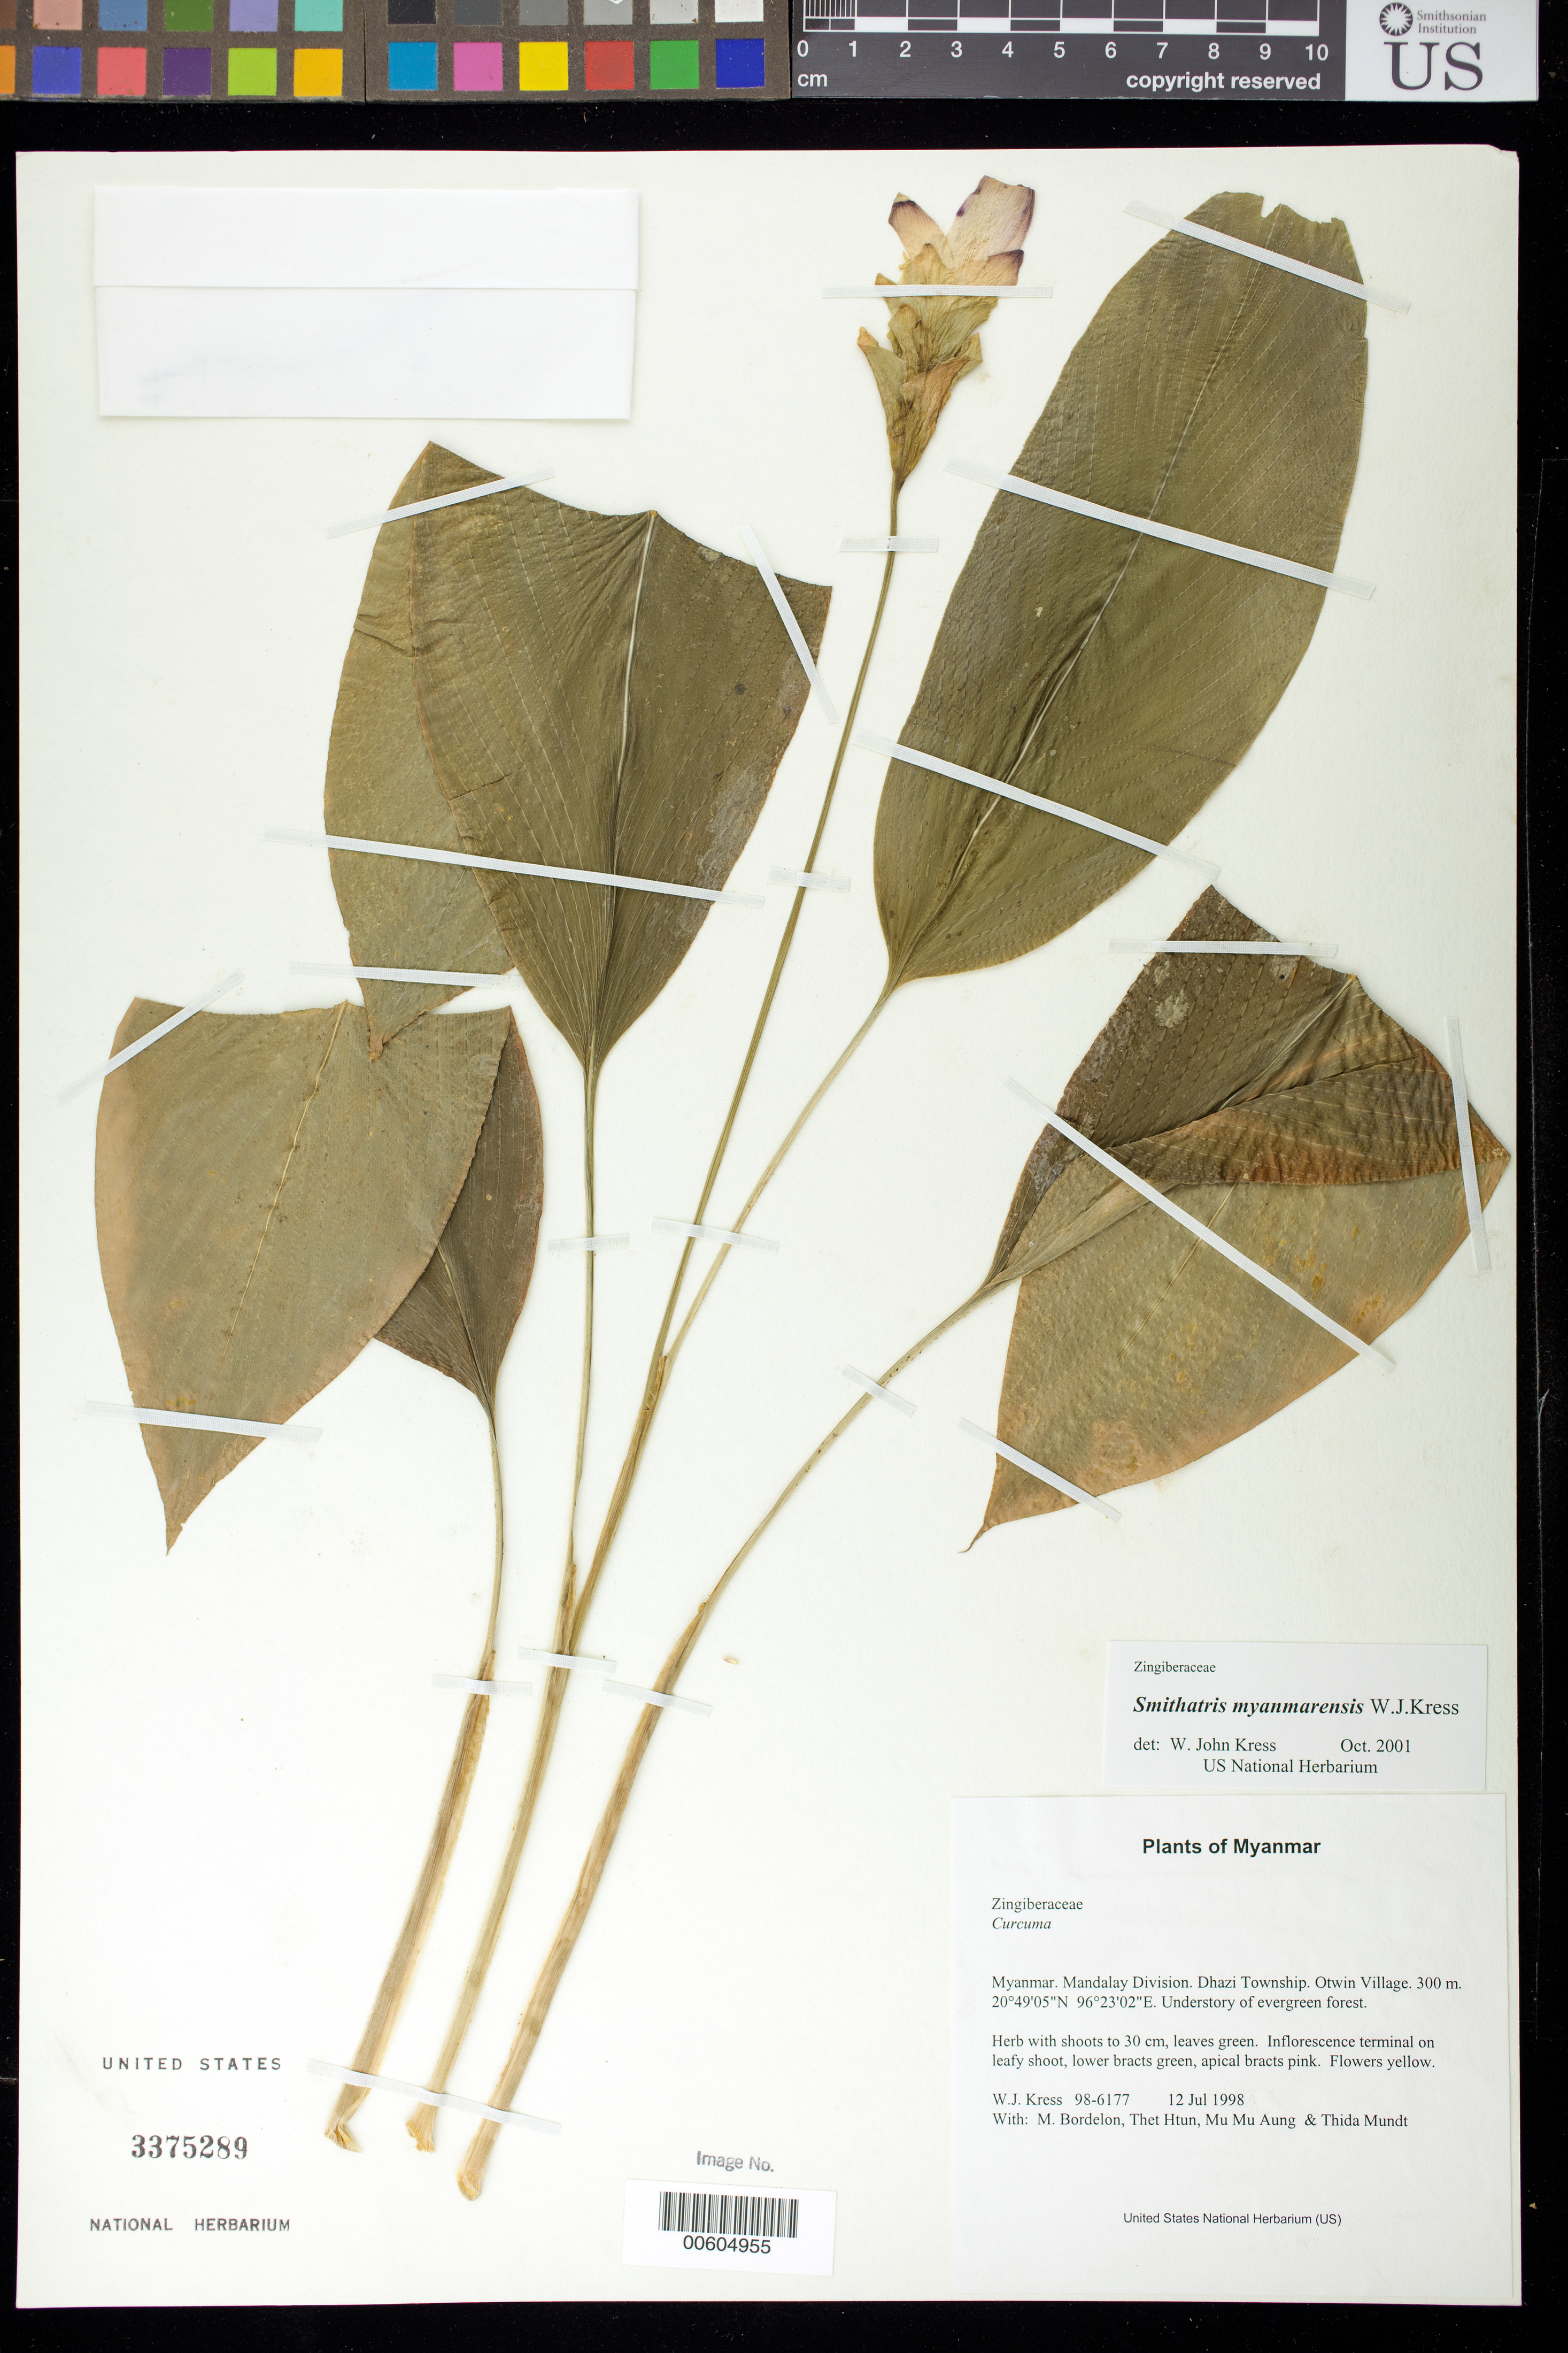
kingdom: Plantae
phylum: Tracheophyta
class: Liliopsida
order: Zingiberales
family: Zingiberaceae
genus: Curcuma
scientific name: Curcuma myanmarensis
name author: (W.J. Kress) Škornick.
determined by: Strong, M. T., (US), Smithsonian Institution - National Museum of Natural History (UNITED STATES)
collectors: W. J. Kress, M. Bordelon, Thet Htun, Mu Mu Aung & T. Mundt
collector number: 98-6177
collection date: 1998-07-12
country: Myanmar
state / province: Mandalay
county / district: Dhazi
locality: Otwin Village.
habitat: Understory of evergreen forest.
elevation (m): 300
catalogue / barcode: US 3375289